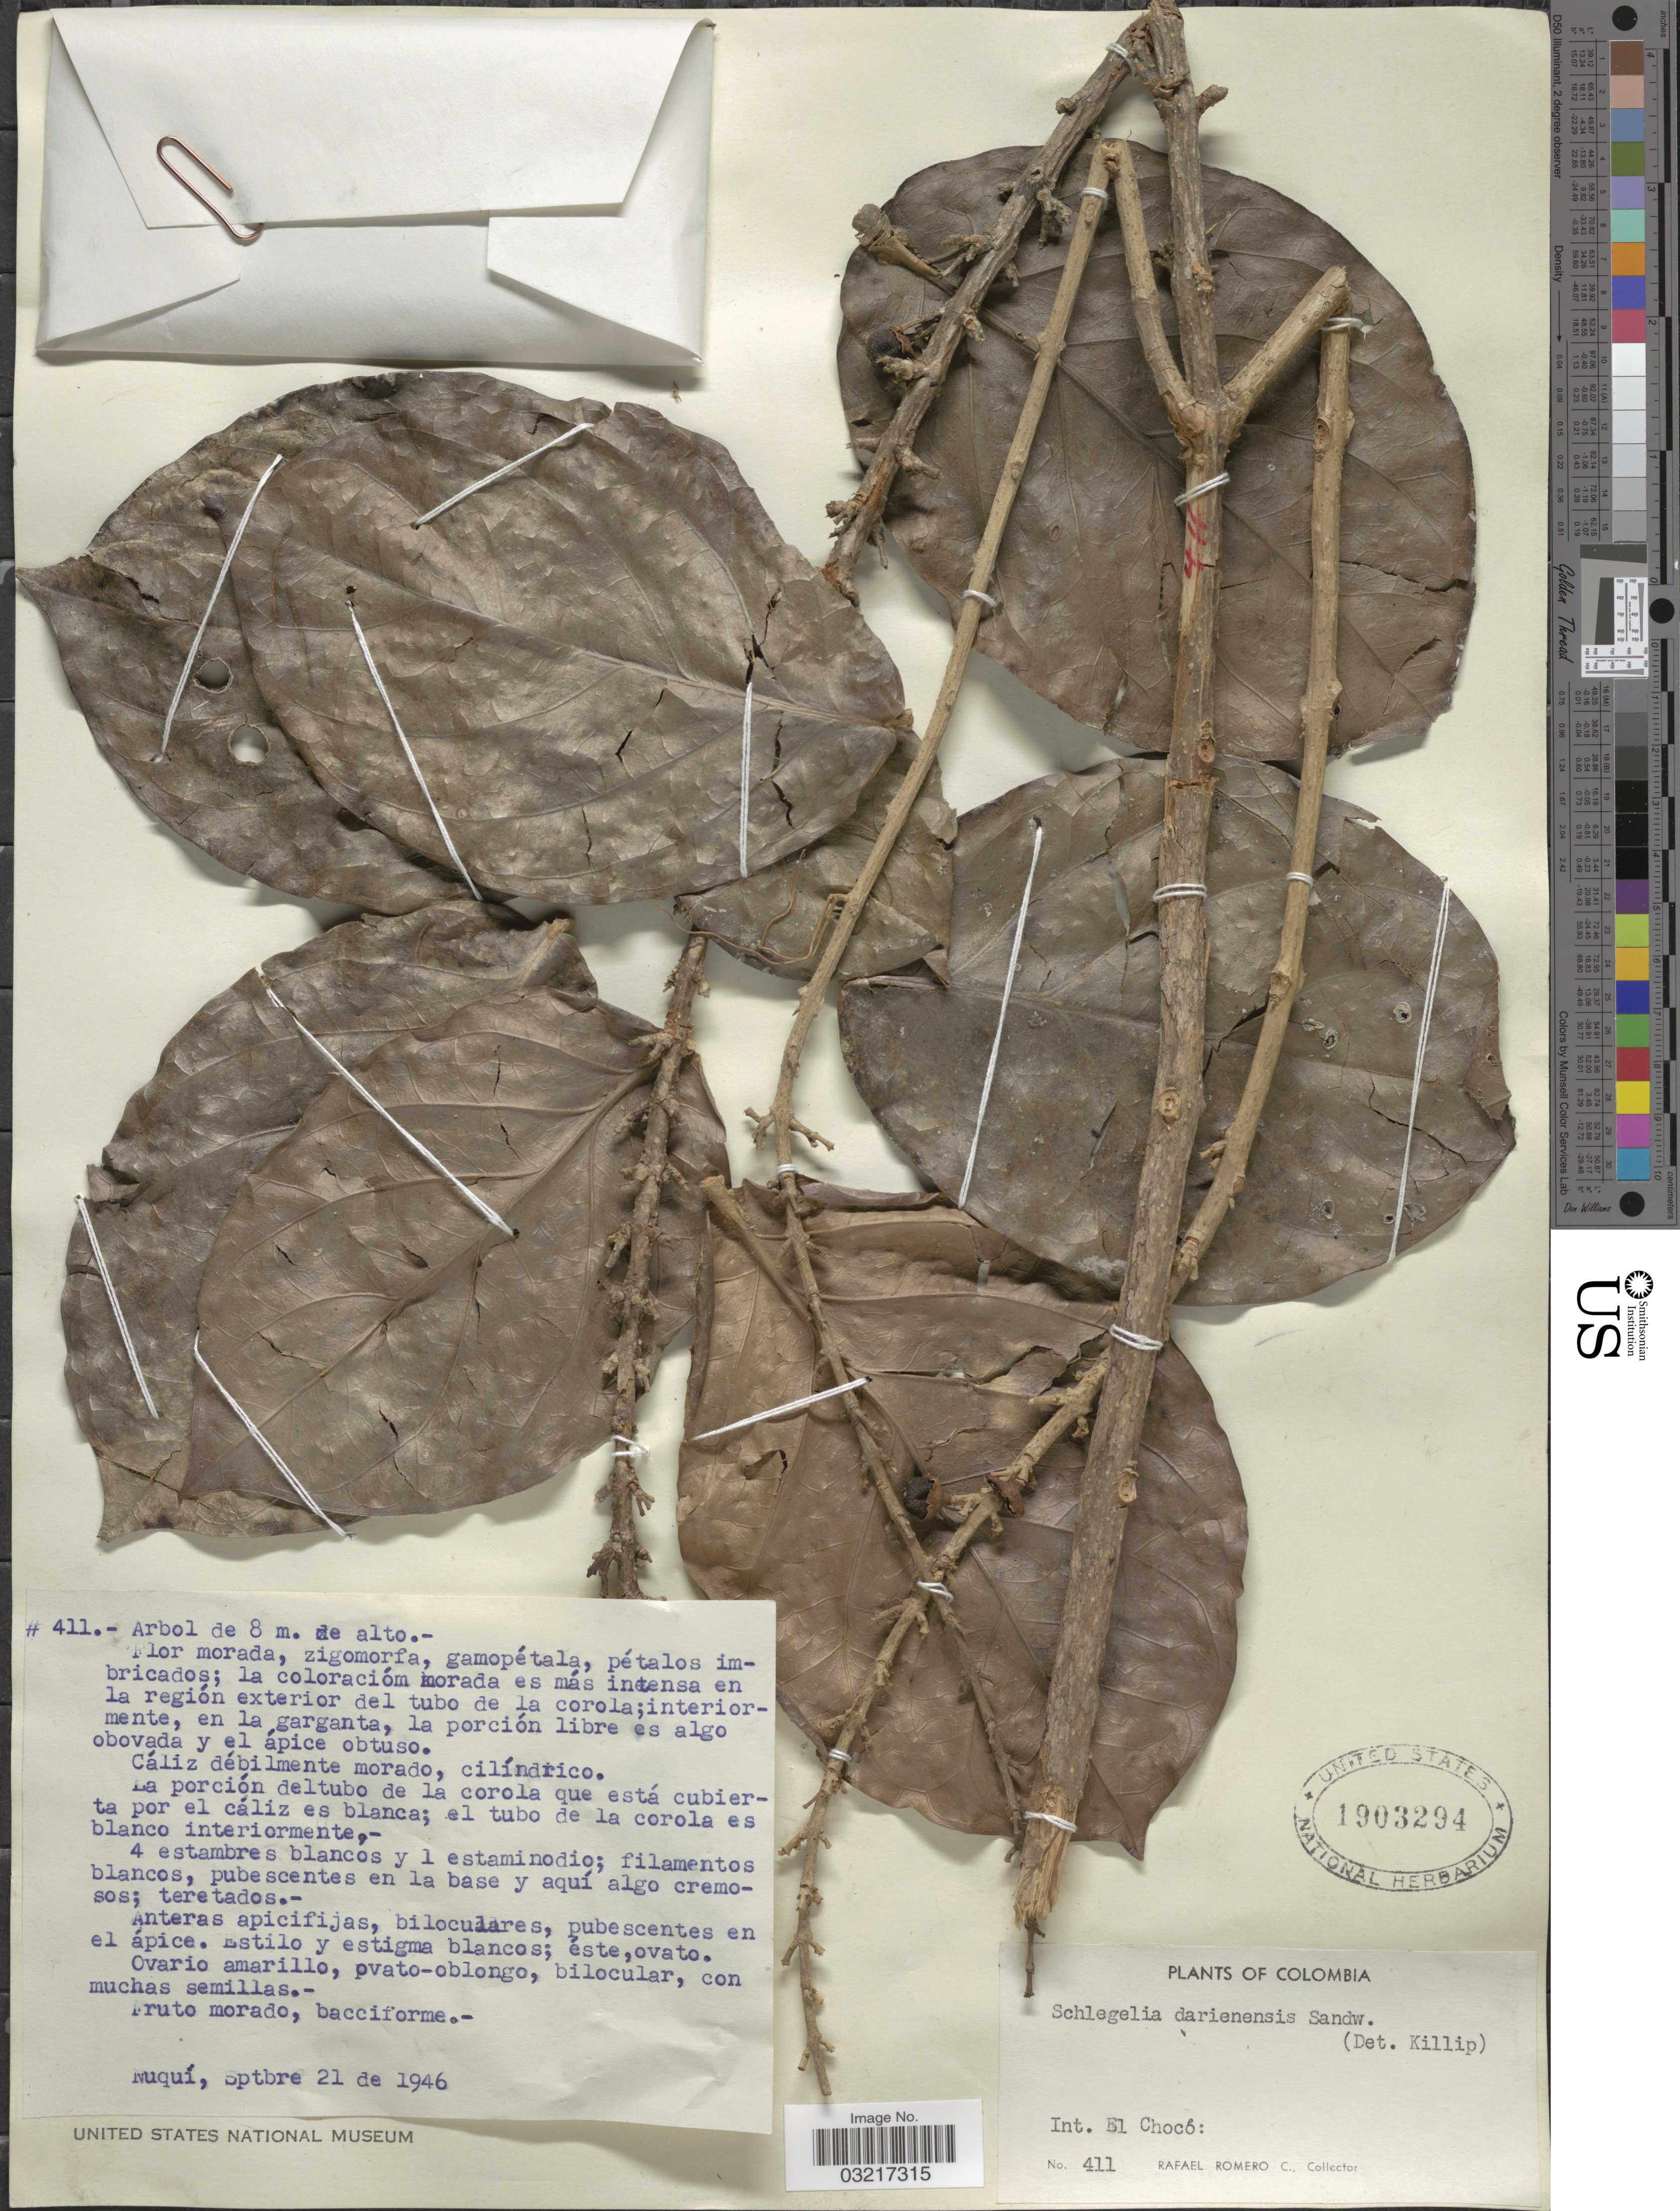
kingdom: Plantae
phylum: Tracheophyta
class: Magnoliopsida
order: Lamiales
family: Schlegeliaceae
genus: Schlegelia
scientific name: Schlegelia darienensis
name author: Sandwith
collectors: R. Romero Castañeda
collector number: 411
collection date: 1946-09-21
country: Colombia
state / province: Chocó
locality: Int. El Chocó. Nuquí.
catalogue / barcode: US 1903294